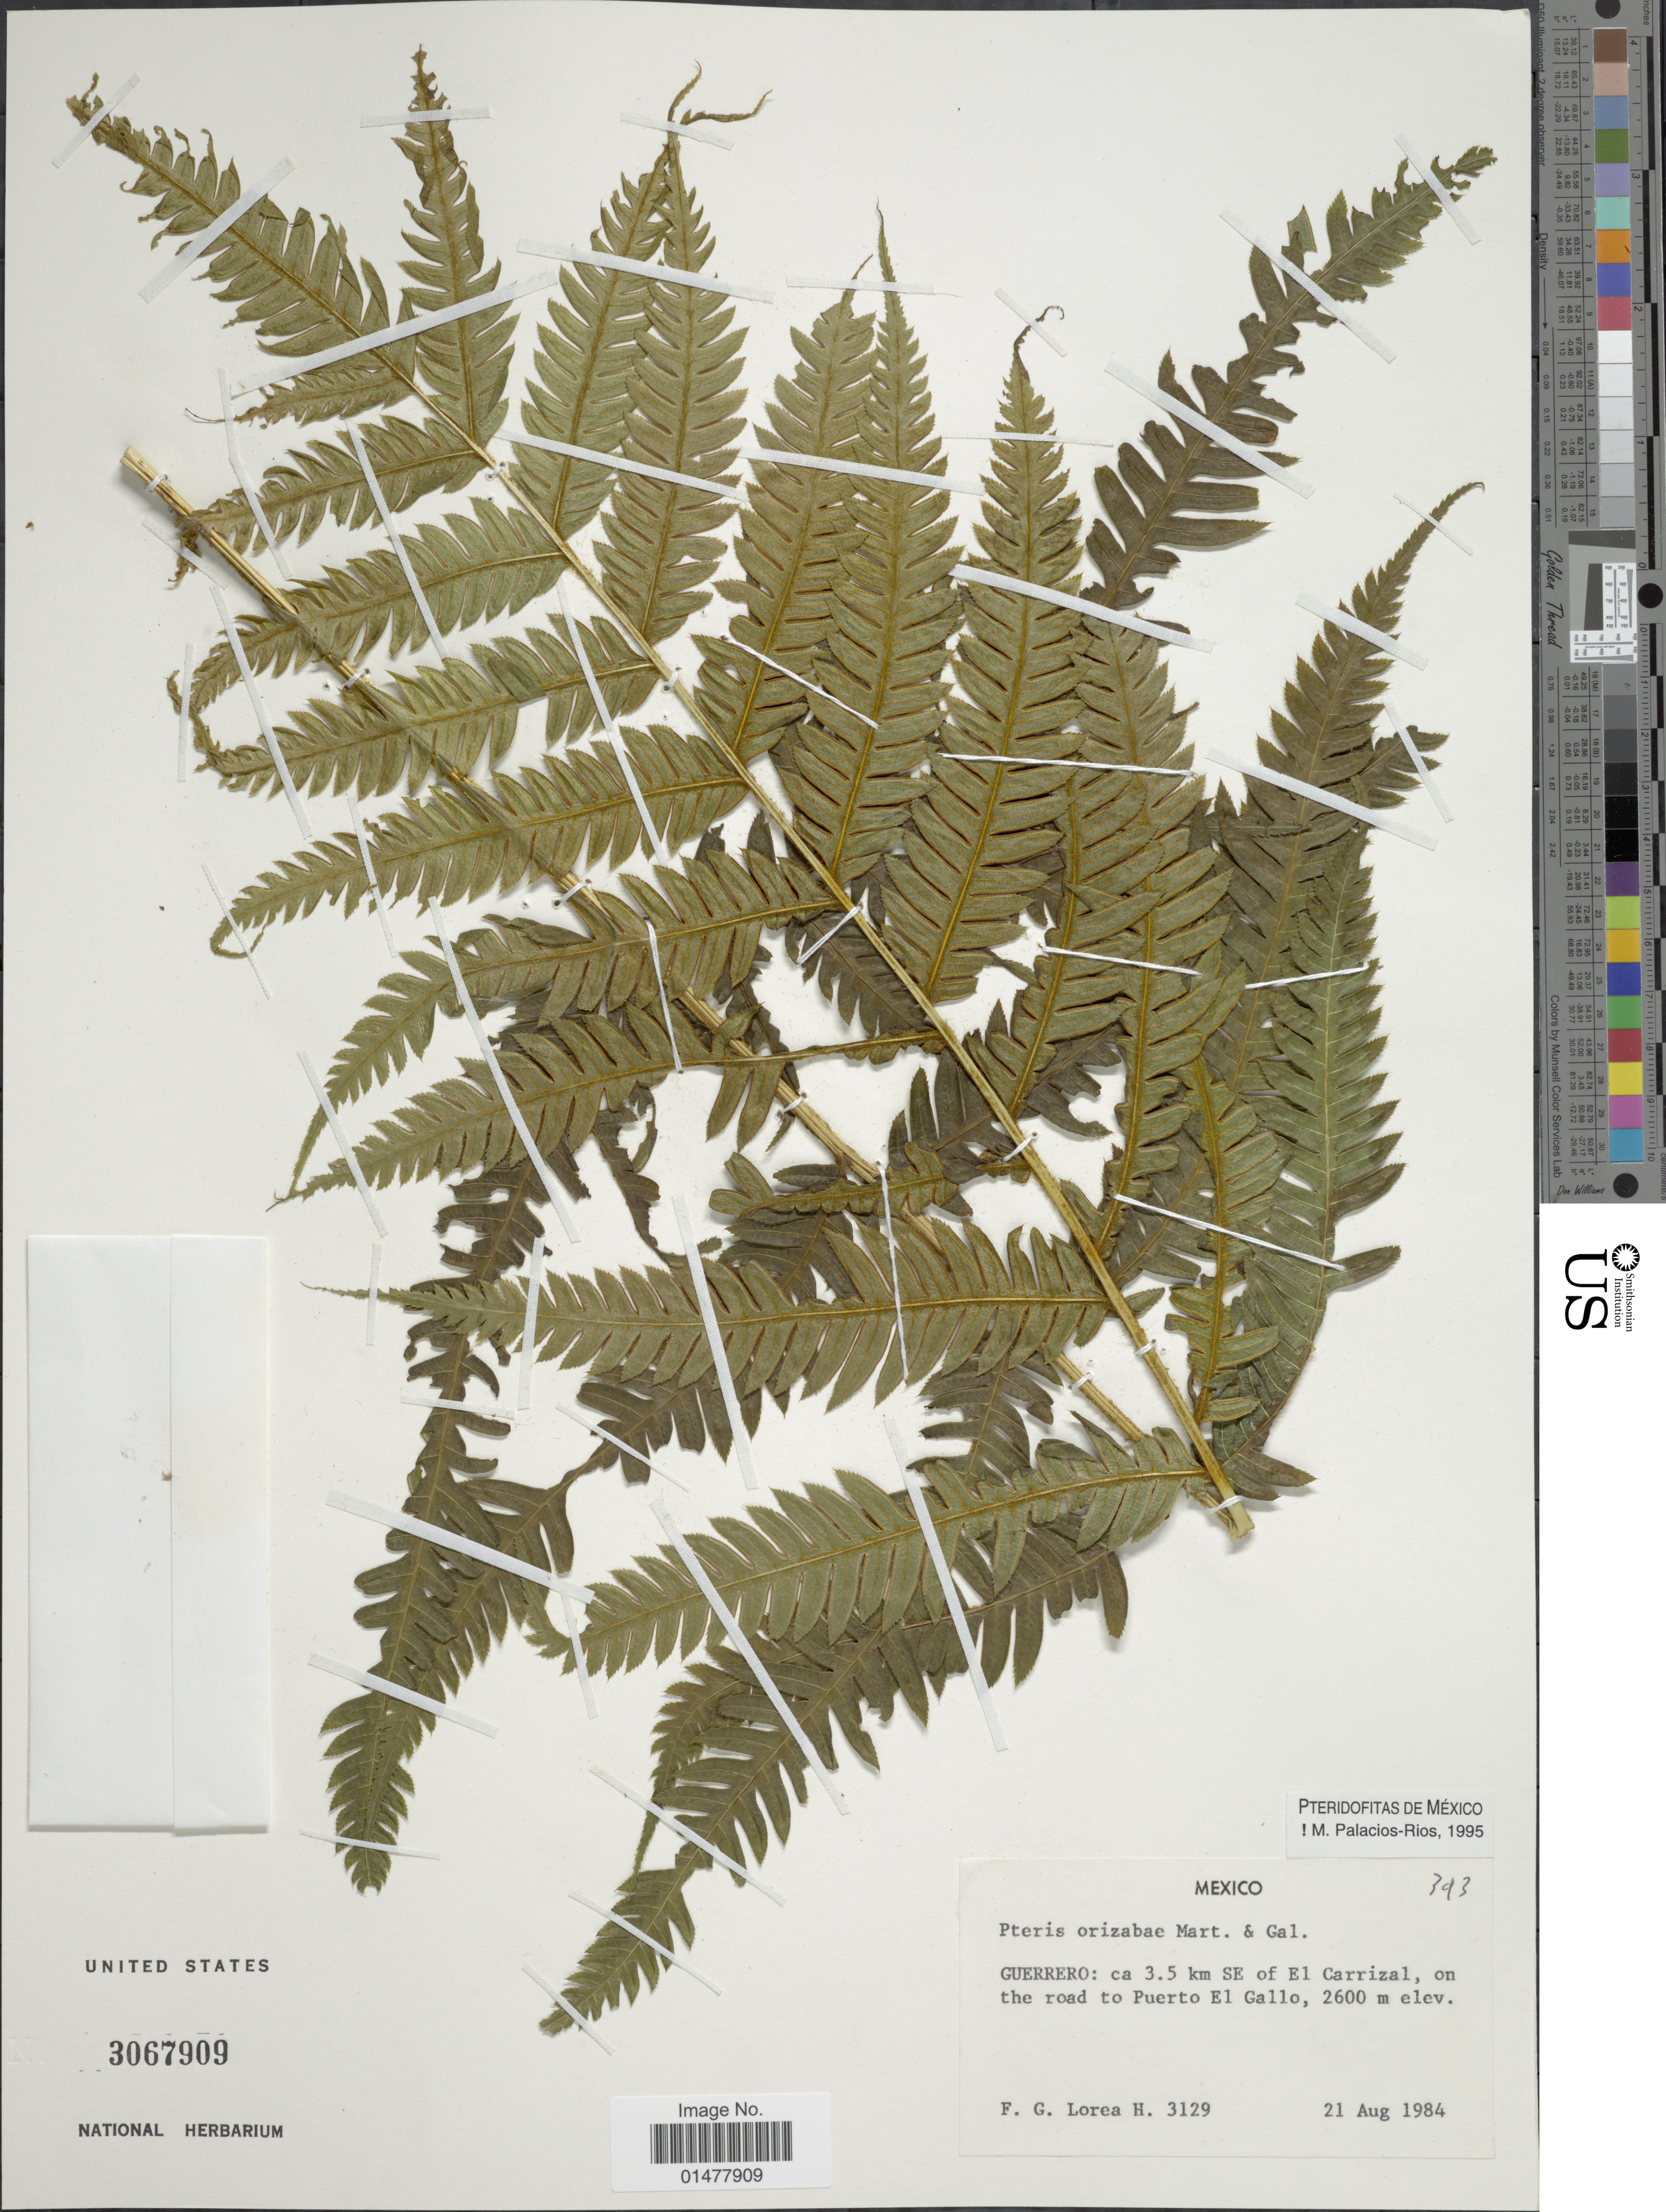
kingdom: Plantae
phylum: Tracheophyta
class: Polypodiopsida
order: Polypodiales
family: Pteridaceae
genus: Pteris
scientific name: Pteris orizabae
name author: M. Martens & Galeotti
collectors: F. Lorea-Hernandez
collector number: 3129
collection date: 1984-08-21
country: Mexico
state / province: Guerrero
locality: Guerrero: ca. 3.5 km SE of El Carrizal, on the road to Puerto El Gallo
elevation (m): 2600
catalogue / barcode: US 3067909